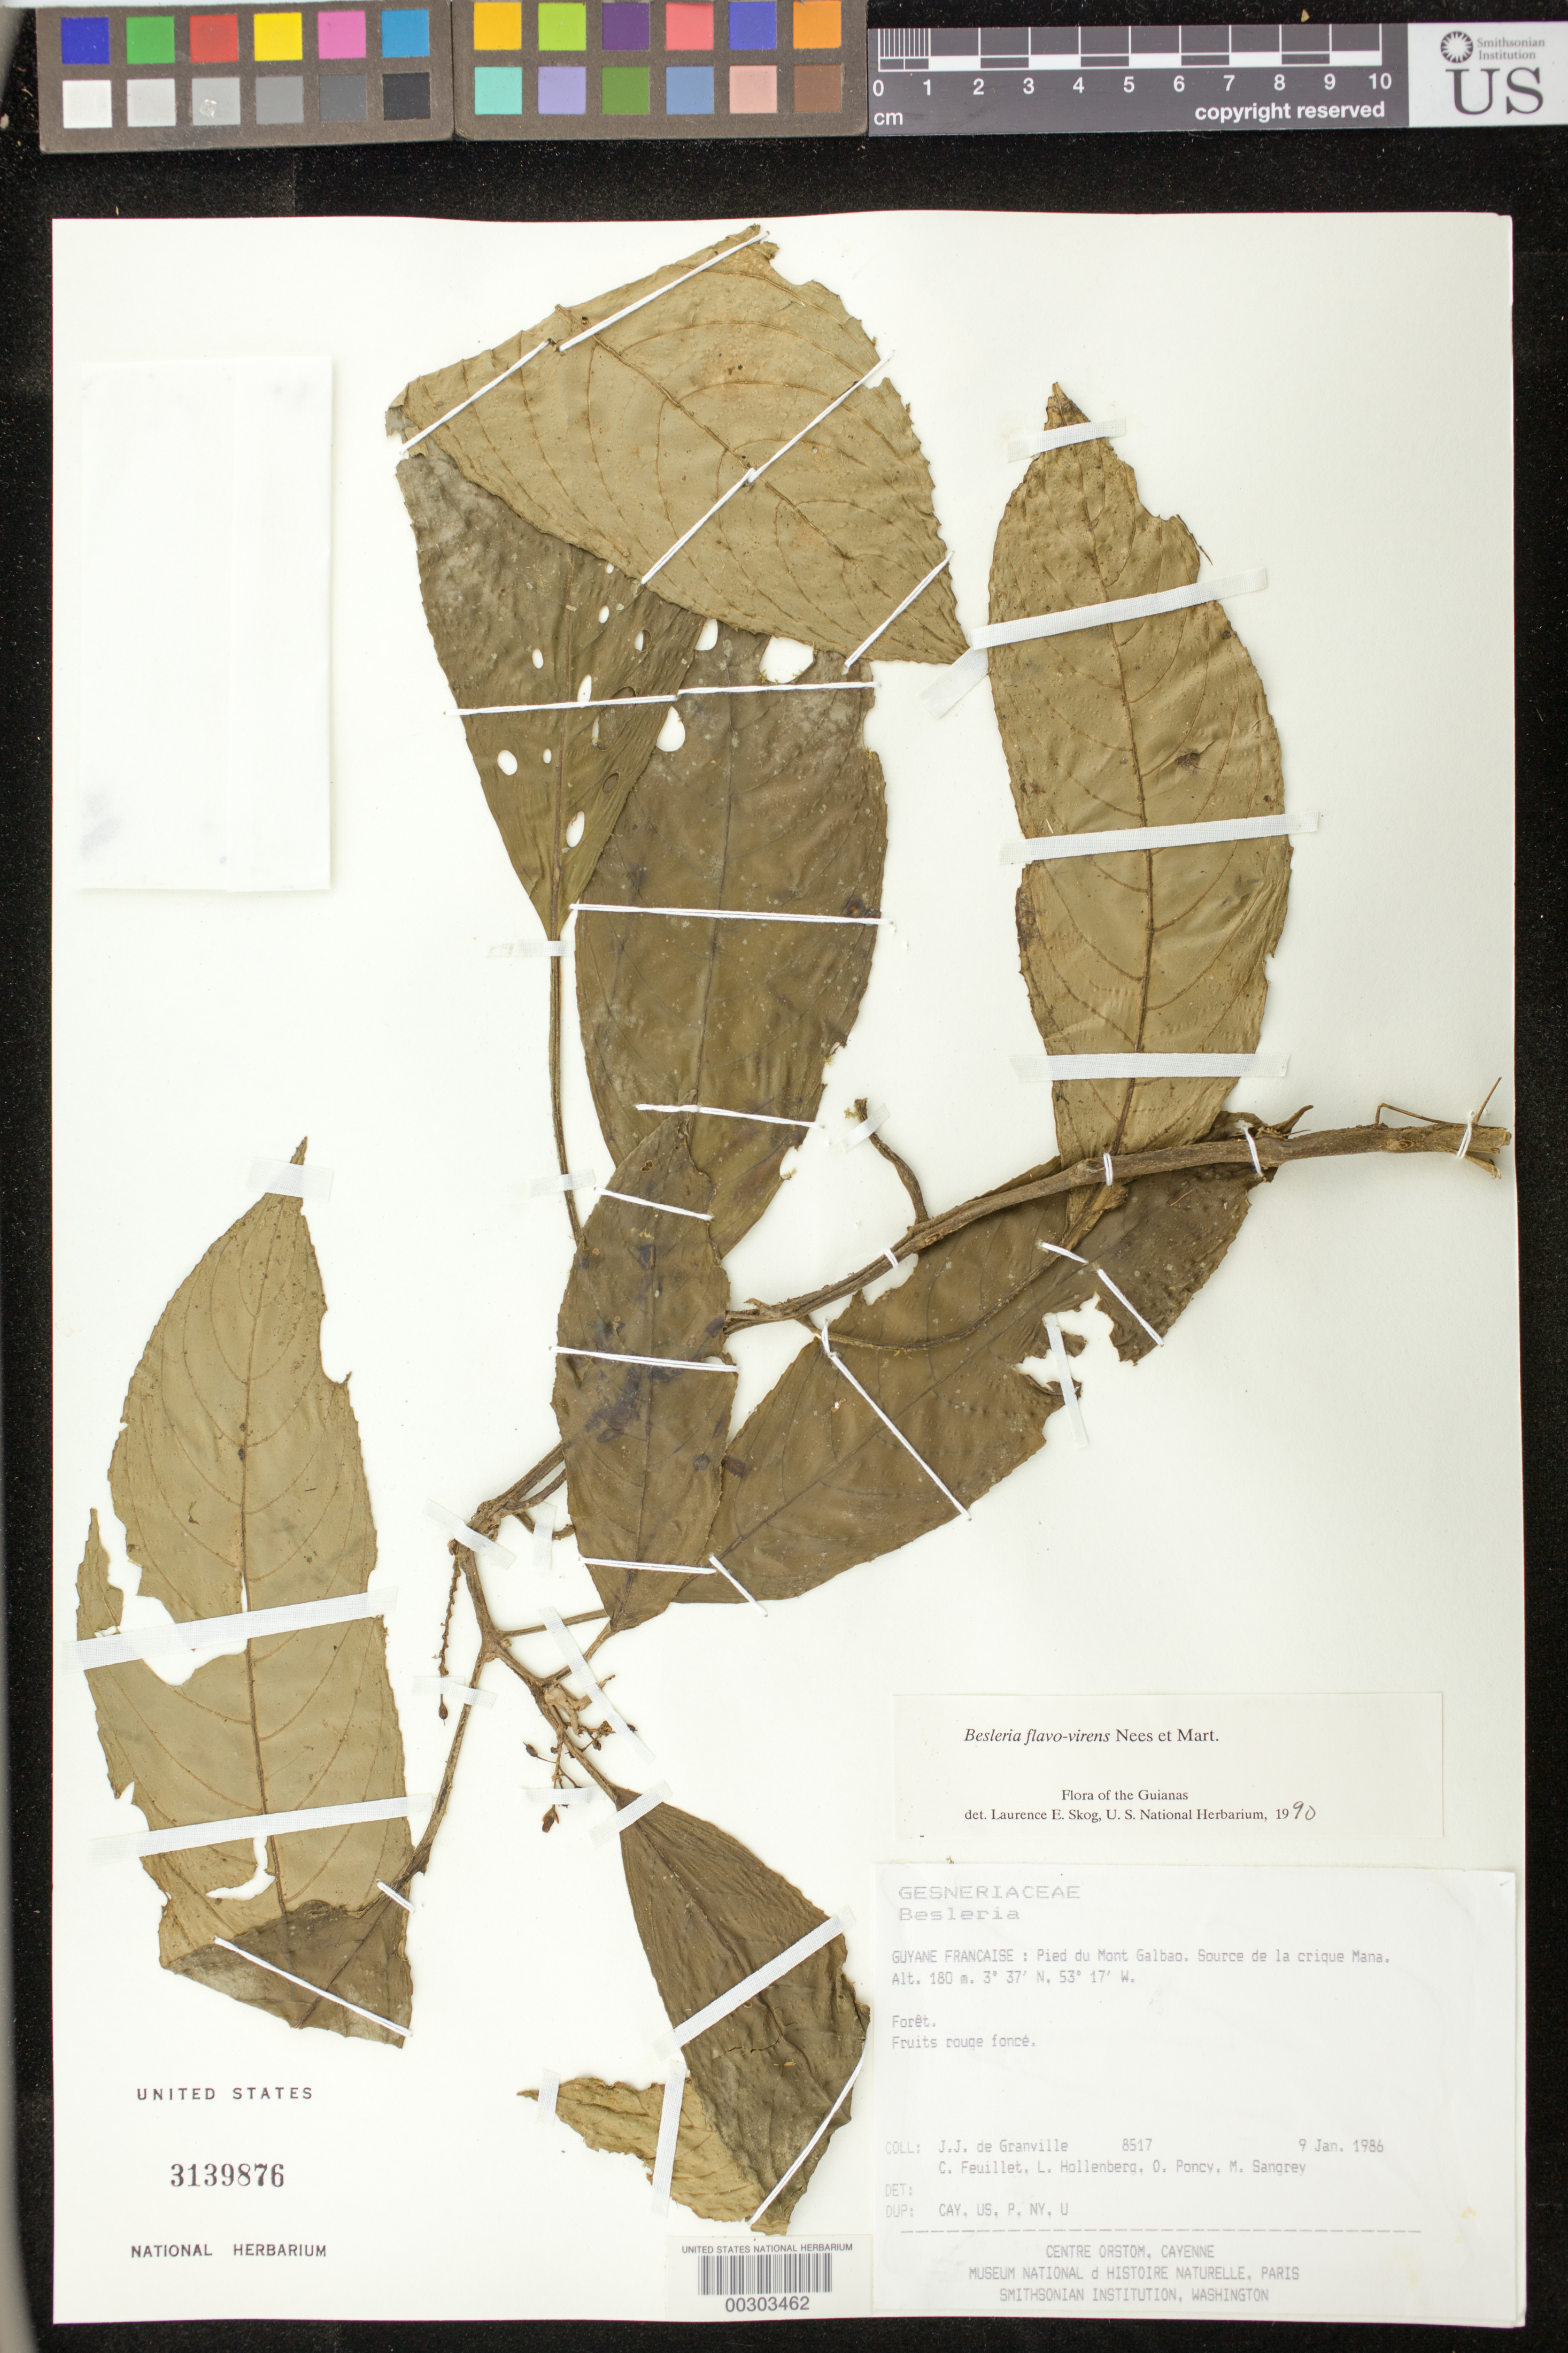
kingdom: Plantae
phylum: Tracheophyta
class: Magnoliopsida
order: Lamiales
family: Gesneriaceae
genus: Besleria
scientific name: Besleria flavo-virens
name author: Nees & Mart.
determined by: Skog, Laurence E.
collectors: J.-J. de Granville, C. Feuillet, L. Hollenberg, O. Poncy & M. Sangrey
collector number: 8517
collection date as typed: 09 Jan 1986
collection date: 1986-01-09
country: French Guiana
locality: Pied du Mont Galbao; source de la crique Mana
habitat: Forêt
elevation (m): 180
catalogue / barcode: US 3139876